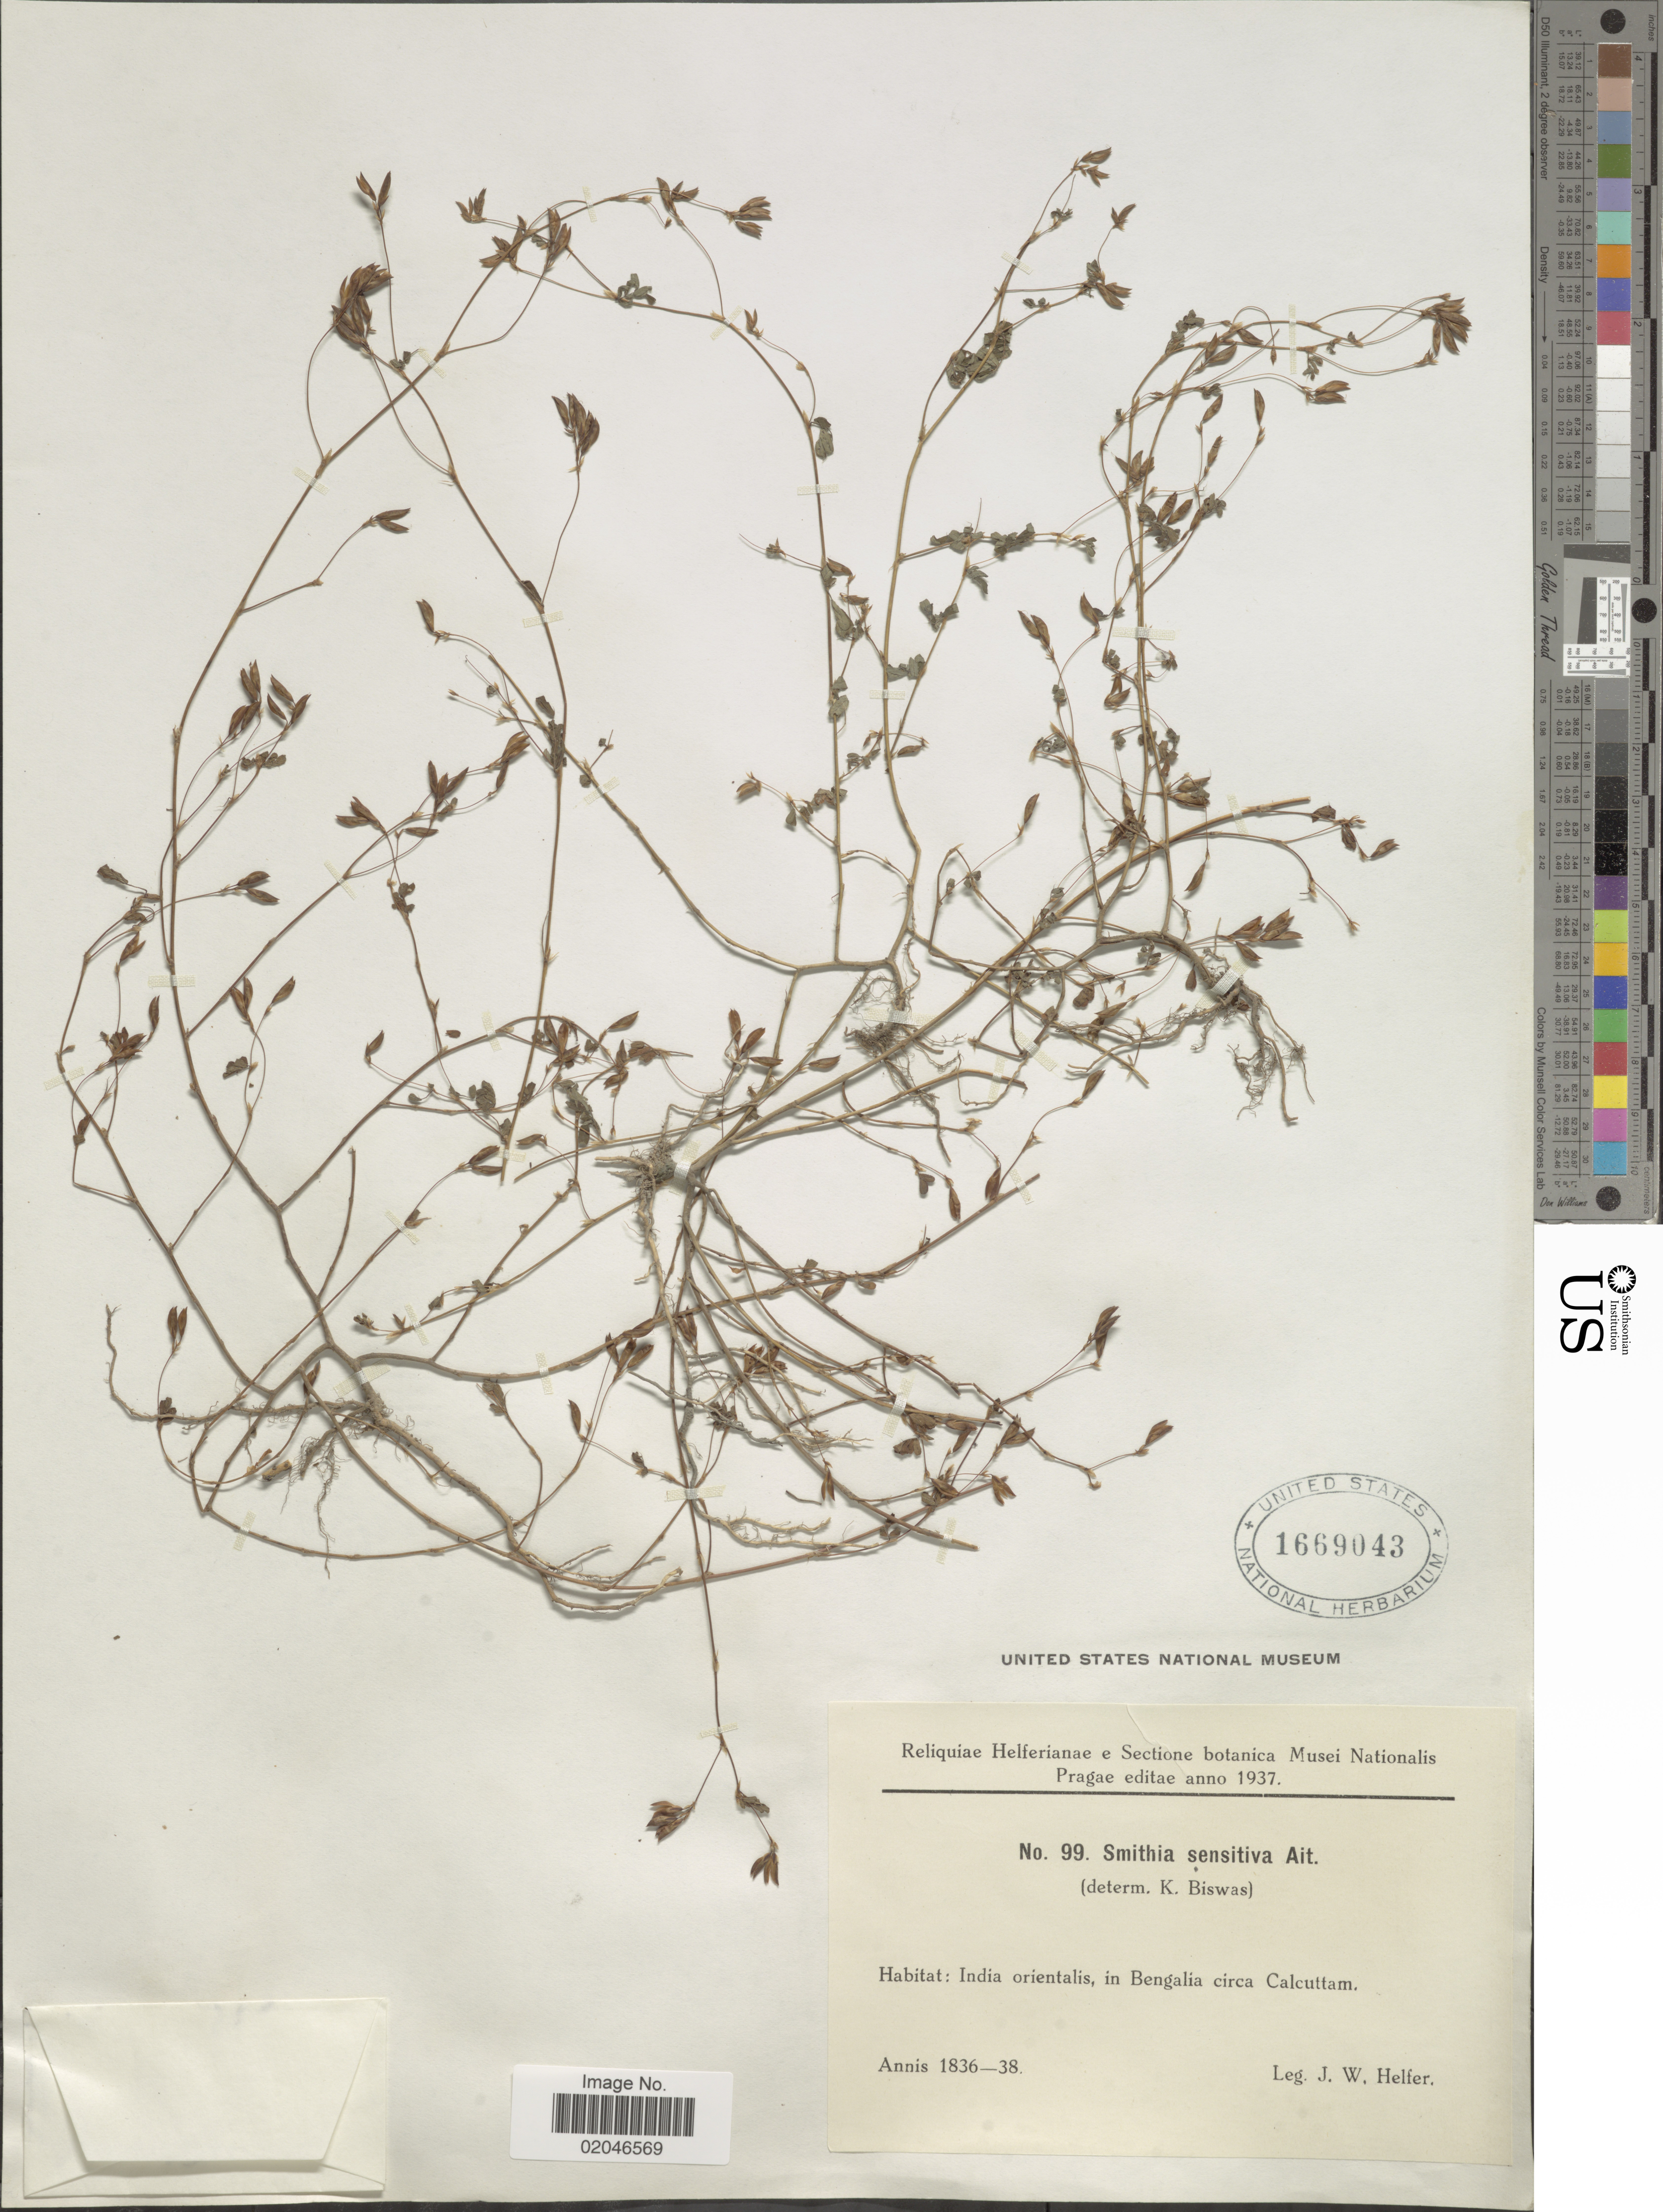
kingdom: Plantae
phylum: Tracheophyta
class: Magnoliopsida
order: Fabales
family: Fabaceae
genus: Smithia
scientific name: Smithia sensitiva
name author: Aiton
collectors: J. W. Helfer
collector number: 99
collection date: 1836/1838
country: India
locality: India orientalis, in Bengalia circa Calcuttam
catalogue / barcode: US 1669043